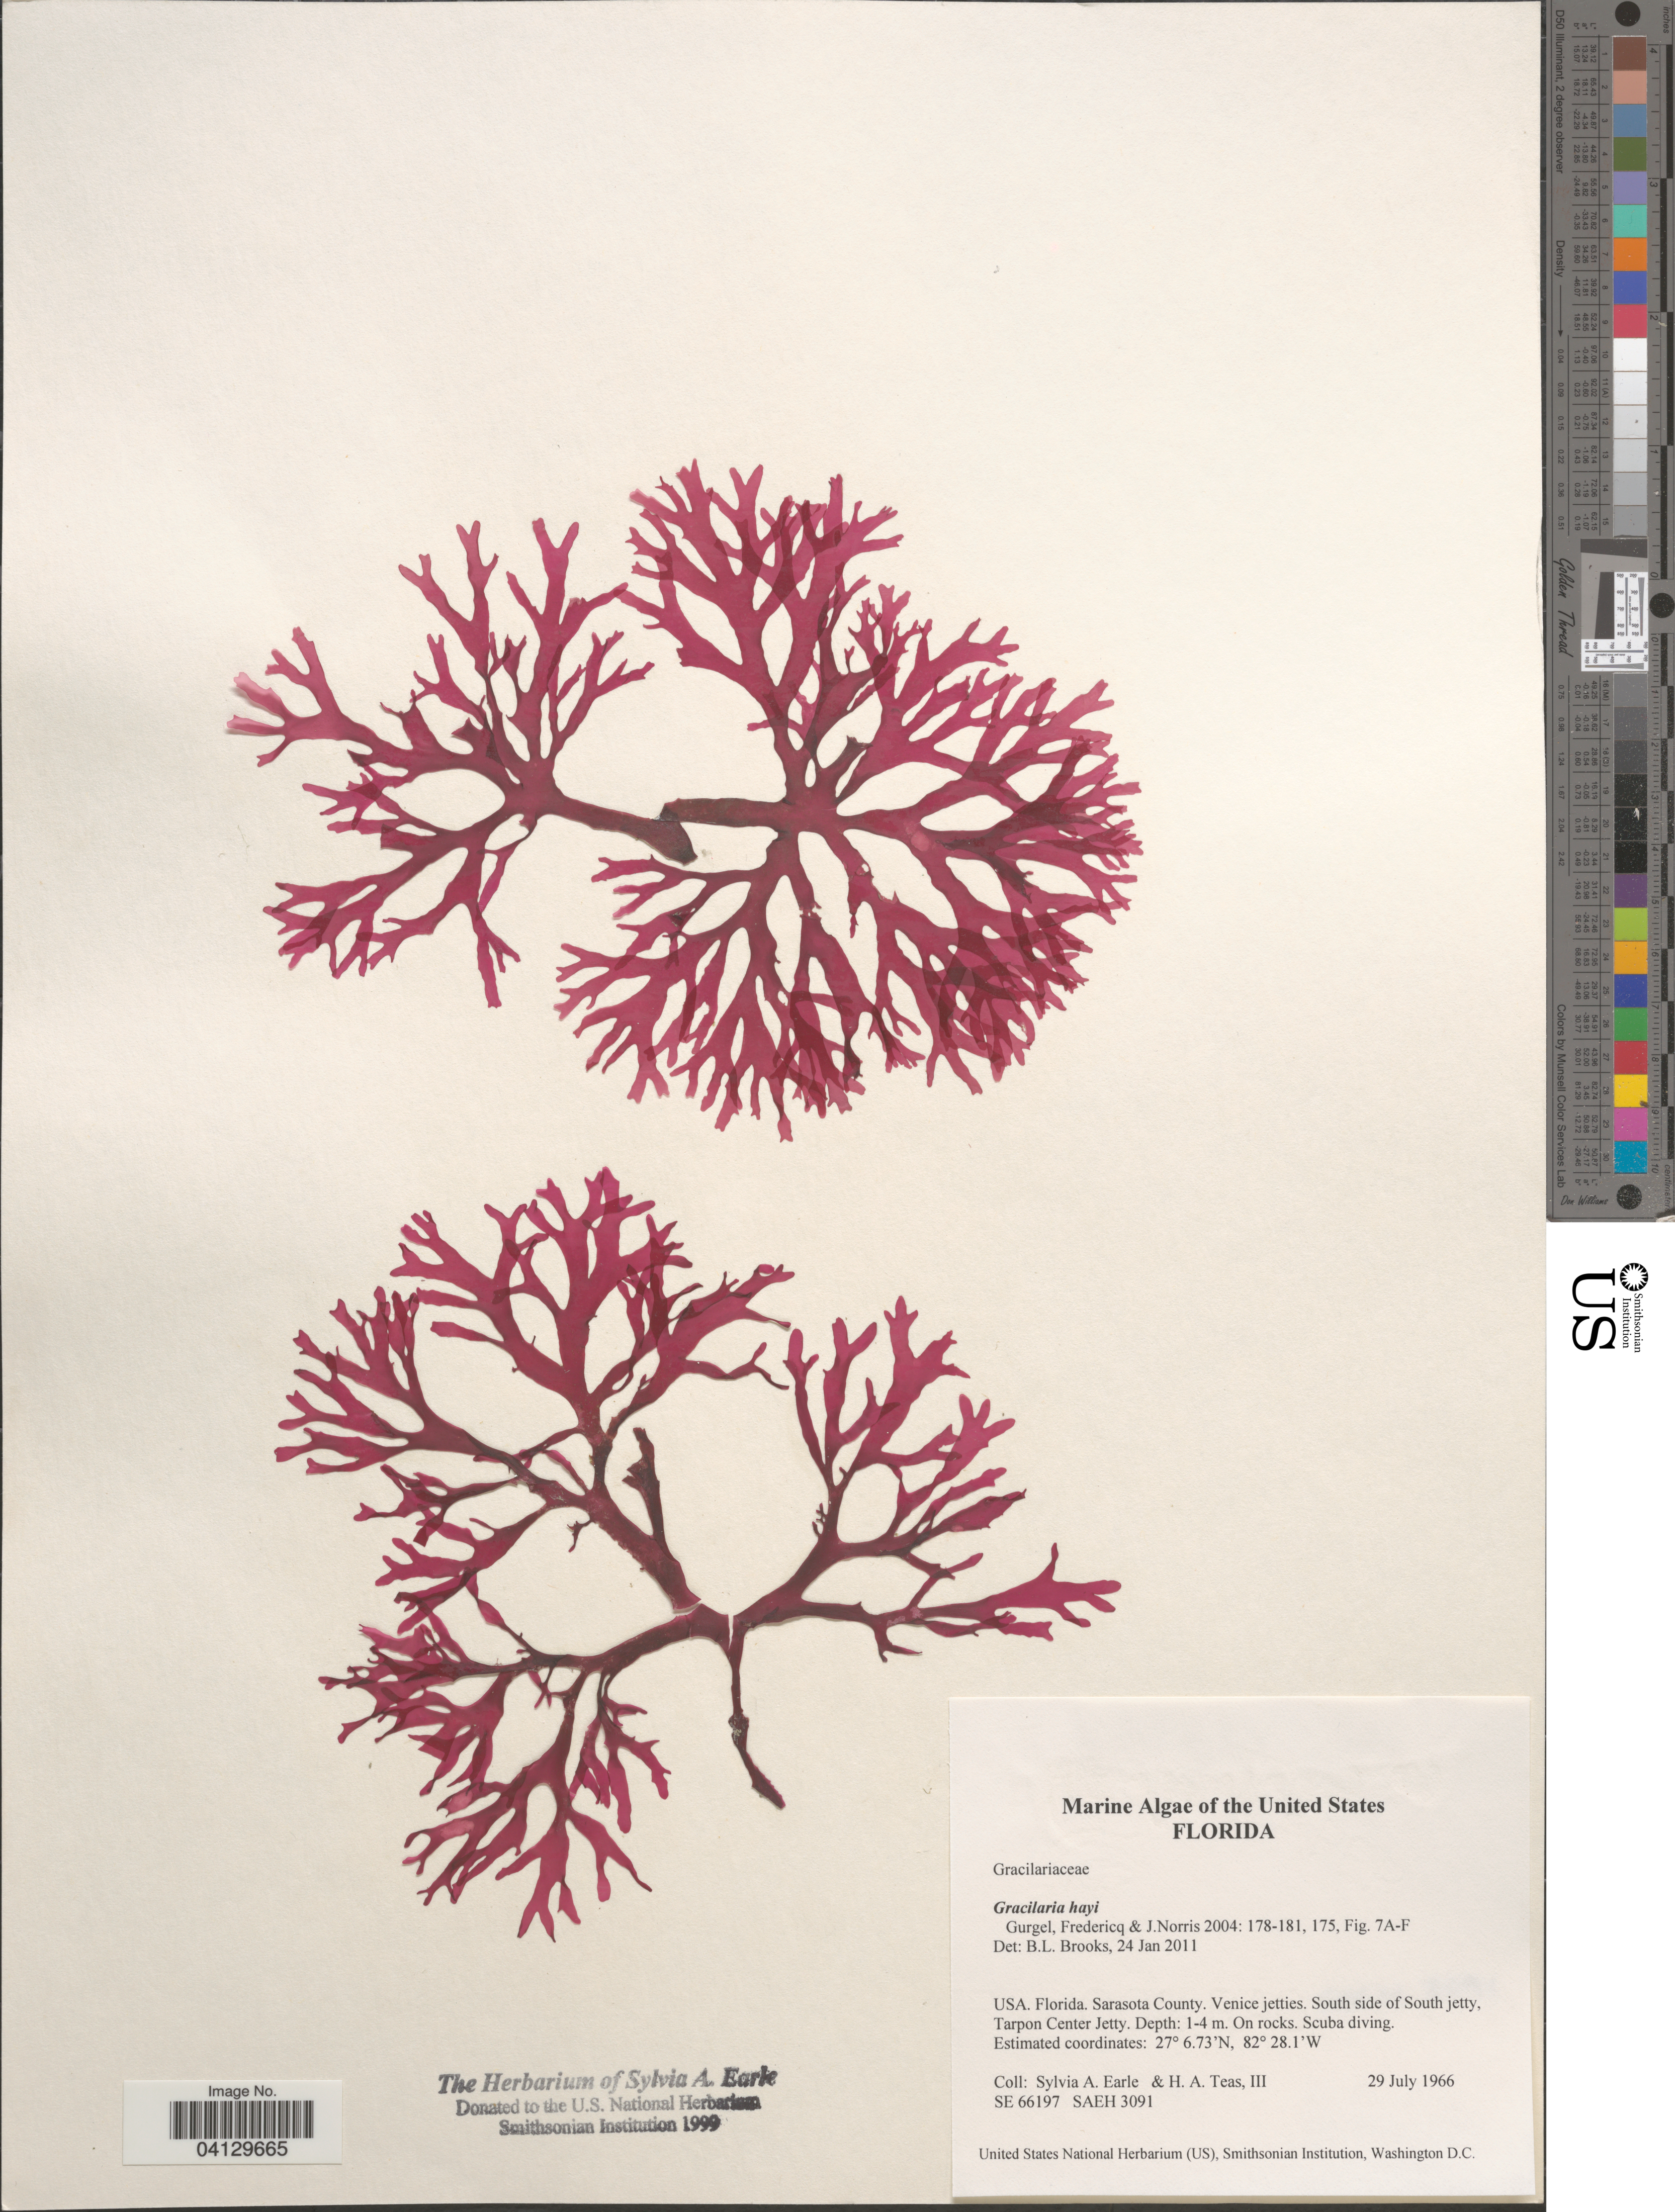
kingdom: Plantae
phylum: Rhodophyta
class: Florideophyceae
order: Gracilariales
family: Gracilariaceae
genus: Gracilaria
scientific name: Gracilaria hayi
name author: Gurgel et al. in I.A. Abbott & McDermid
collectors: S. A. Earle & H. Teas III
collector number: SE66197/SAEH3091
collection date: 1966-07-29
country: United States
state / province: Florida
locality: Sarasota County. Venice jetties. South side of South jetty, Tarpon Center Jetty.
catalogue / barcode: US 328656